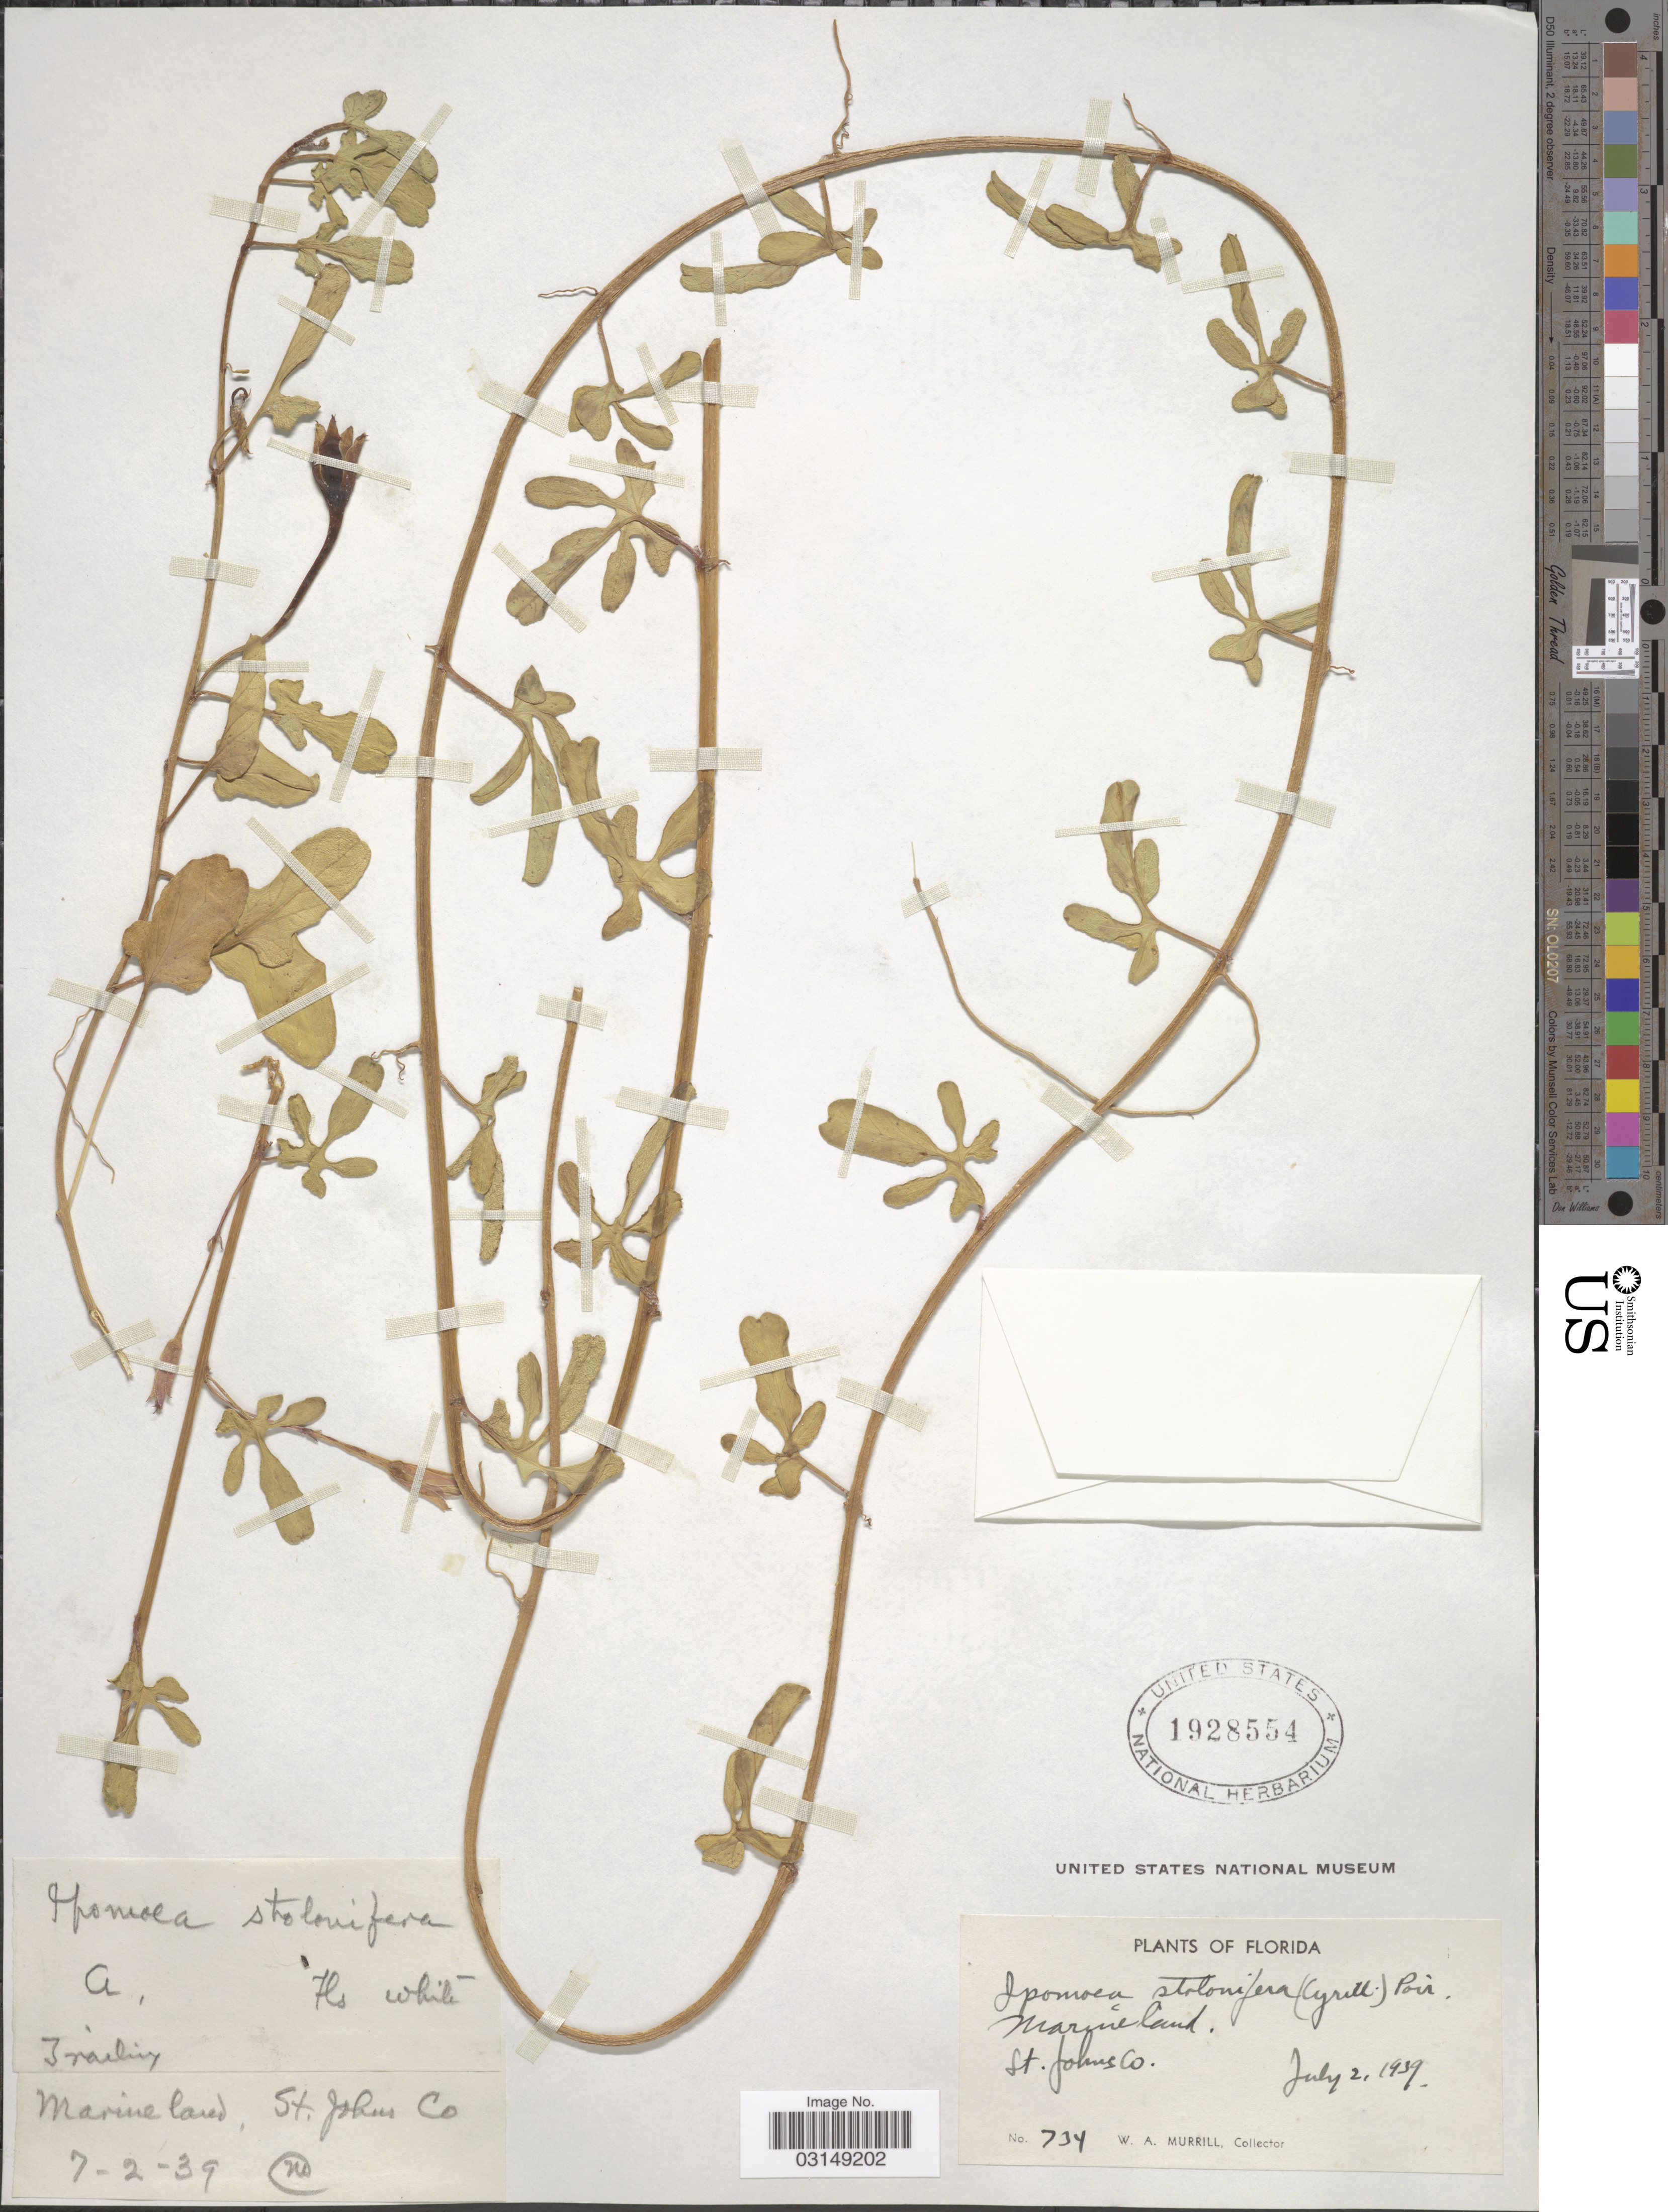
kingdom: Plantae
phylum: Tracheophyta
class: Magnoliopsida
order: Solanales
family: Convolvulaceae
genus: Ipomoea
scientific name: Ipomoea stolonifera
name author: (Cirillo) J.F. Gmel.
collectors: W. A. Murrill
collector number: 734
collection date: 1939-07-02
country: United States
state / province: Florida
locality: Marineland. St. Johns Co.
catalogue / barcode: US 1928554